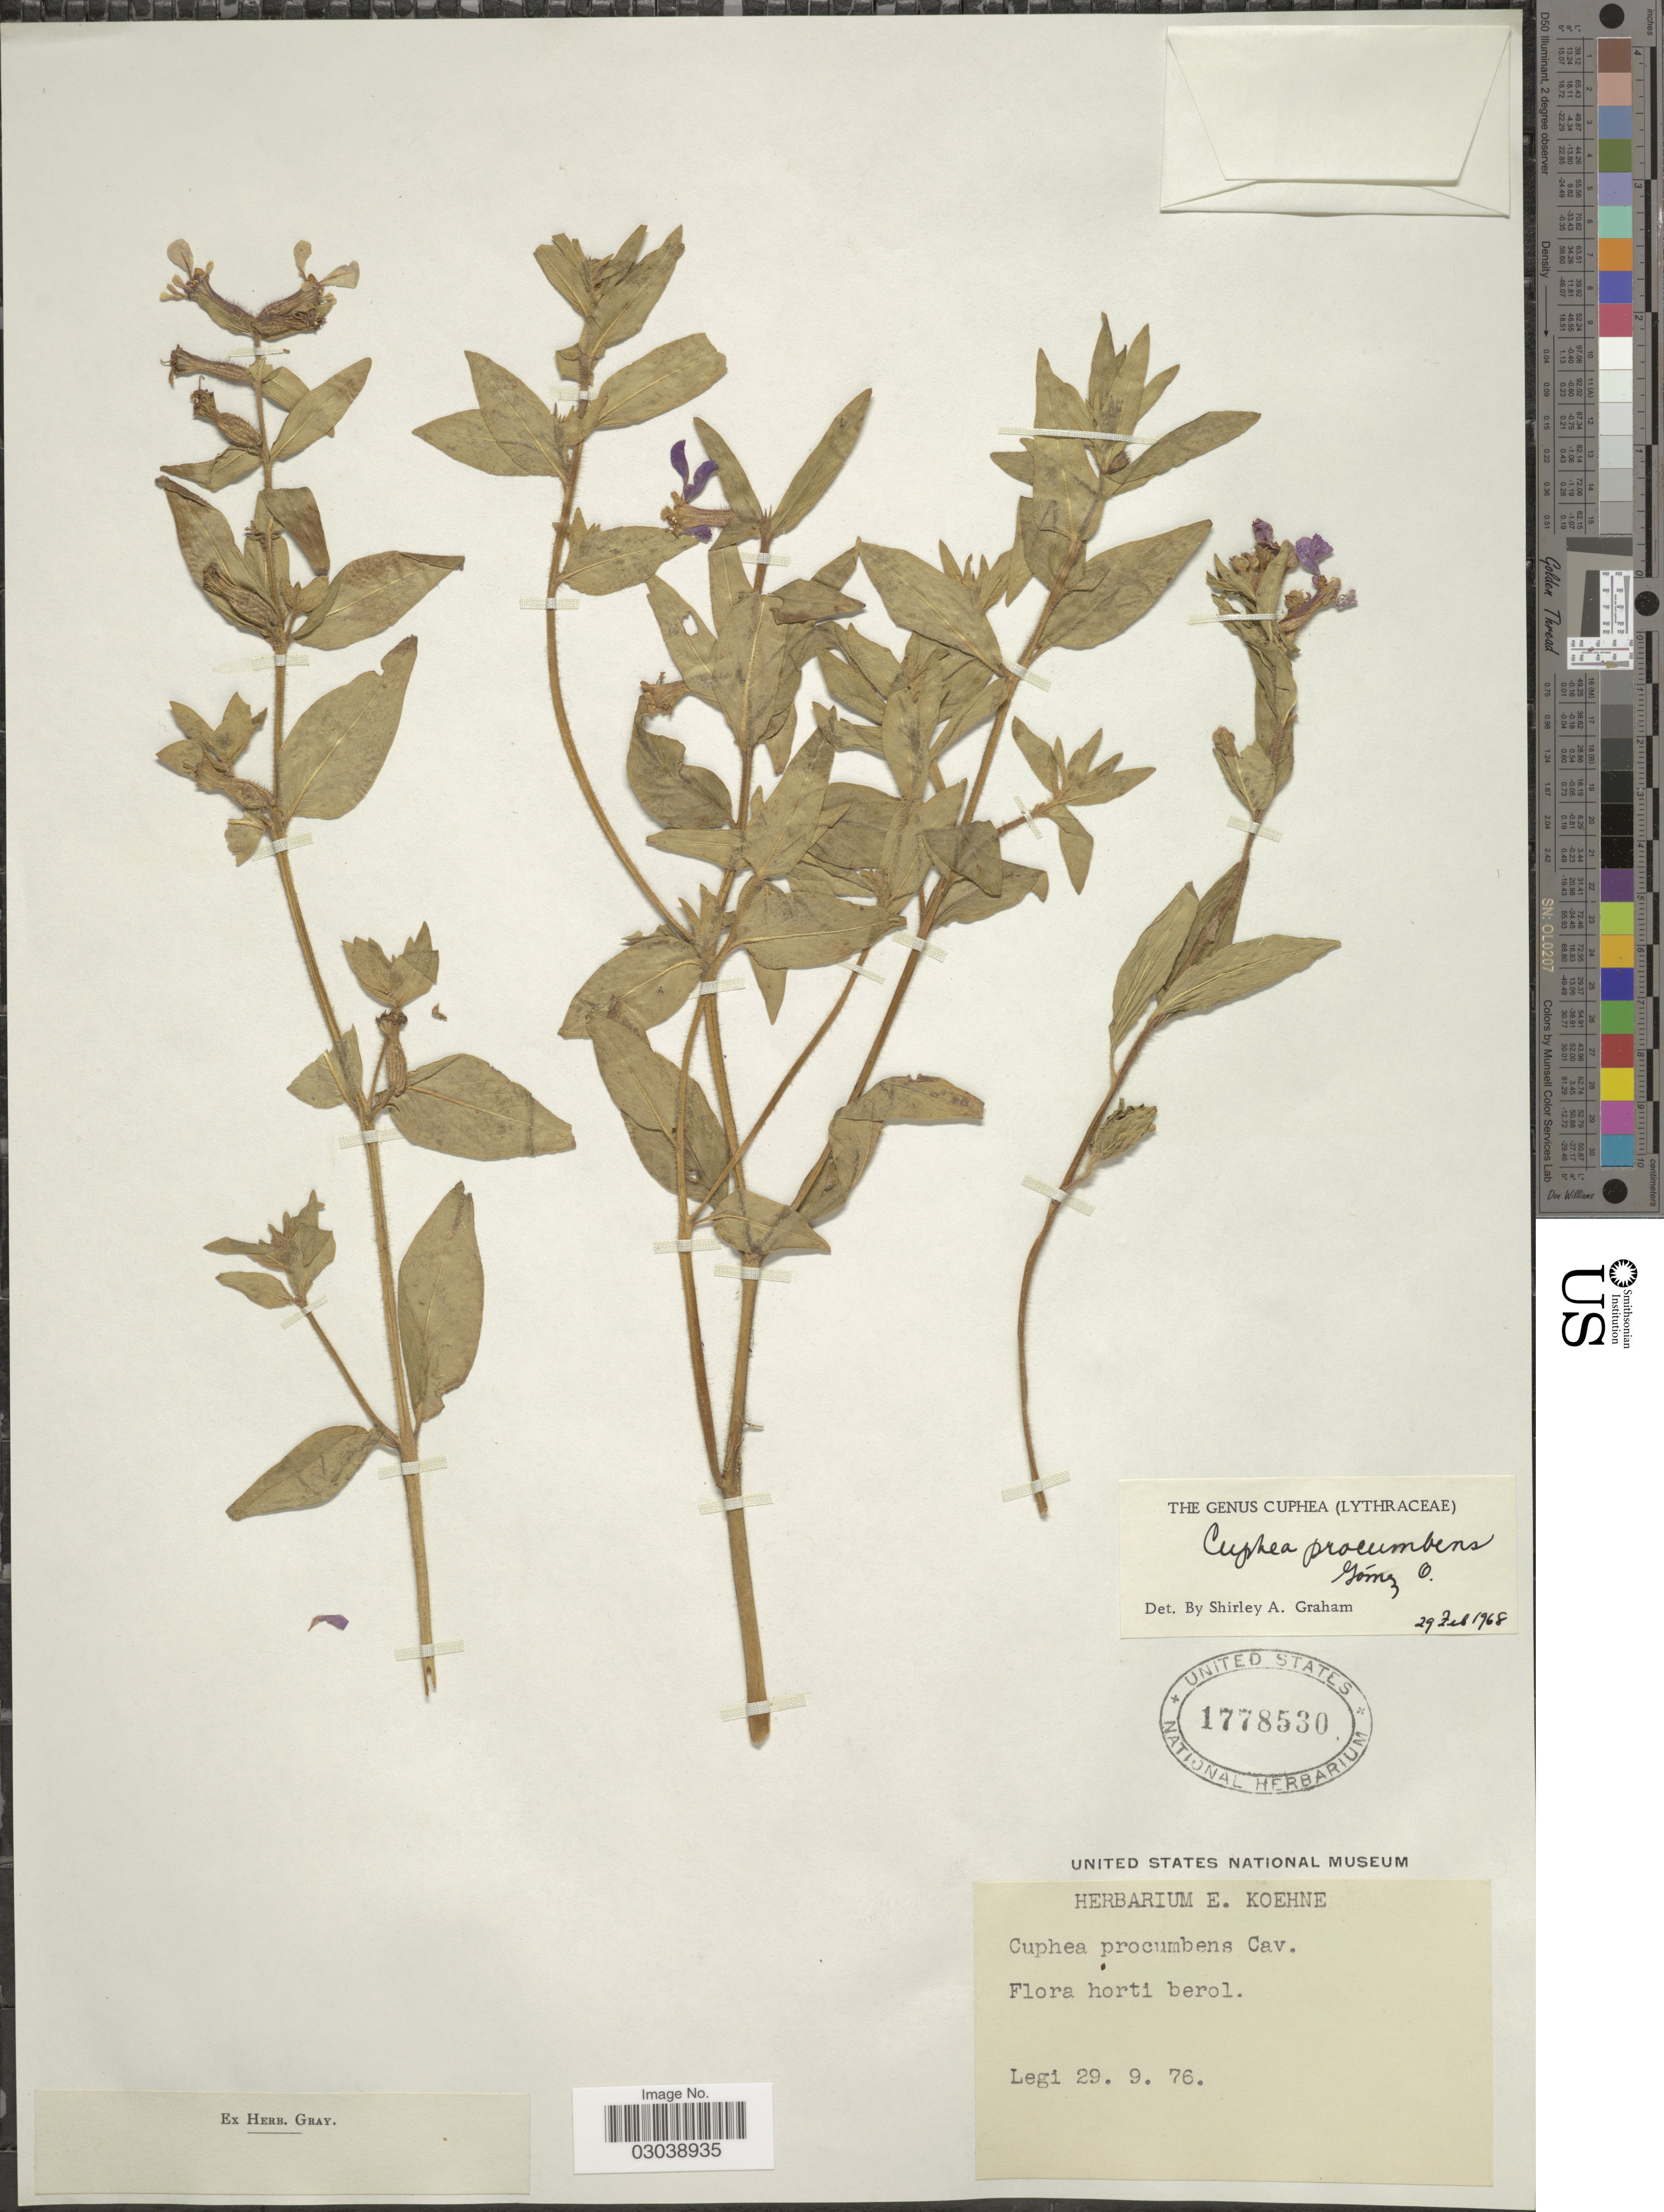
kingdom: Plantae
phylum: Tracheophyta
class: Magnoliopsida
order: Myrtales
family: Lythraceae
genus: Cuphea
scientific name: Cuphea procumbens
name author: L.D. Gómez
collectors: ex herb. E. Koehne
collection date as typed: Transcribed d/m/y: 29/9/76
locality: Horto berol.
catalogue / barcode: US 1778530